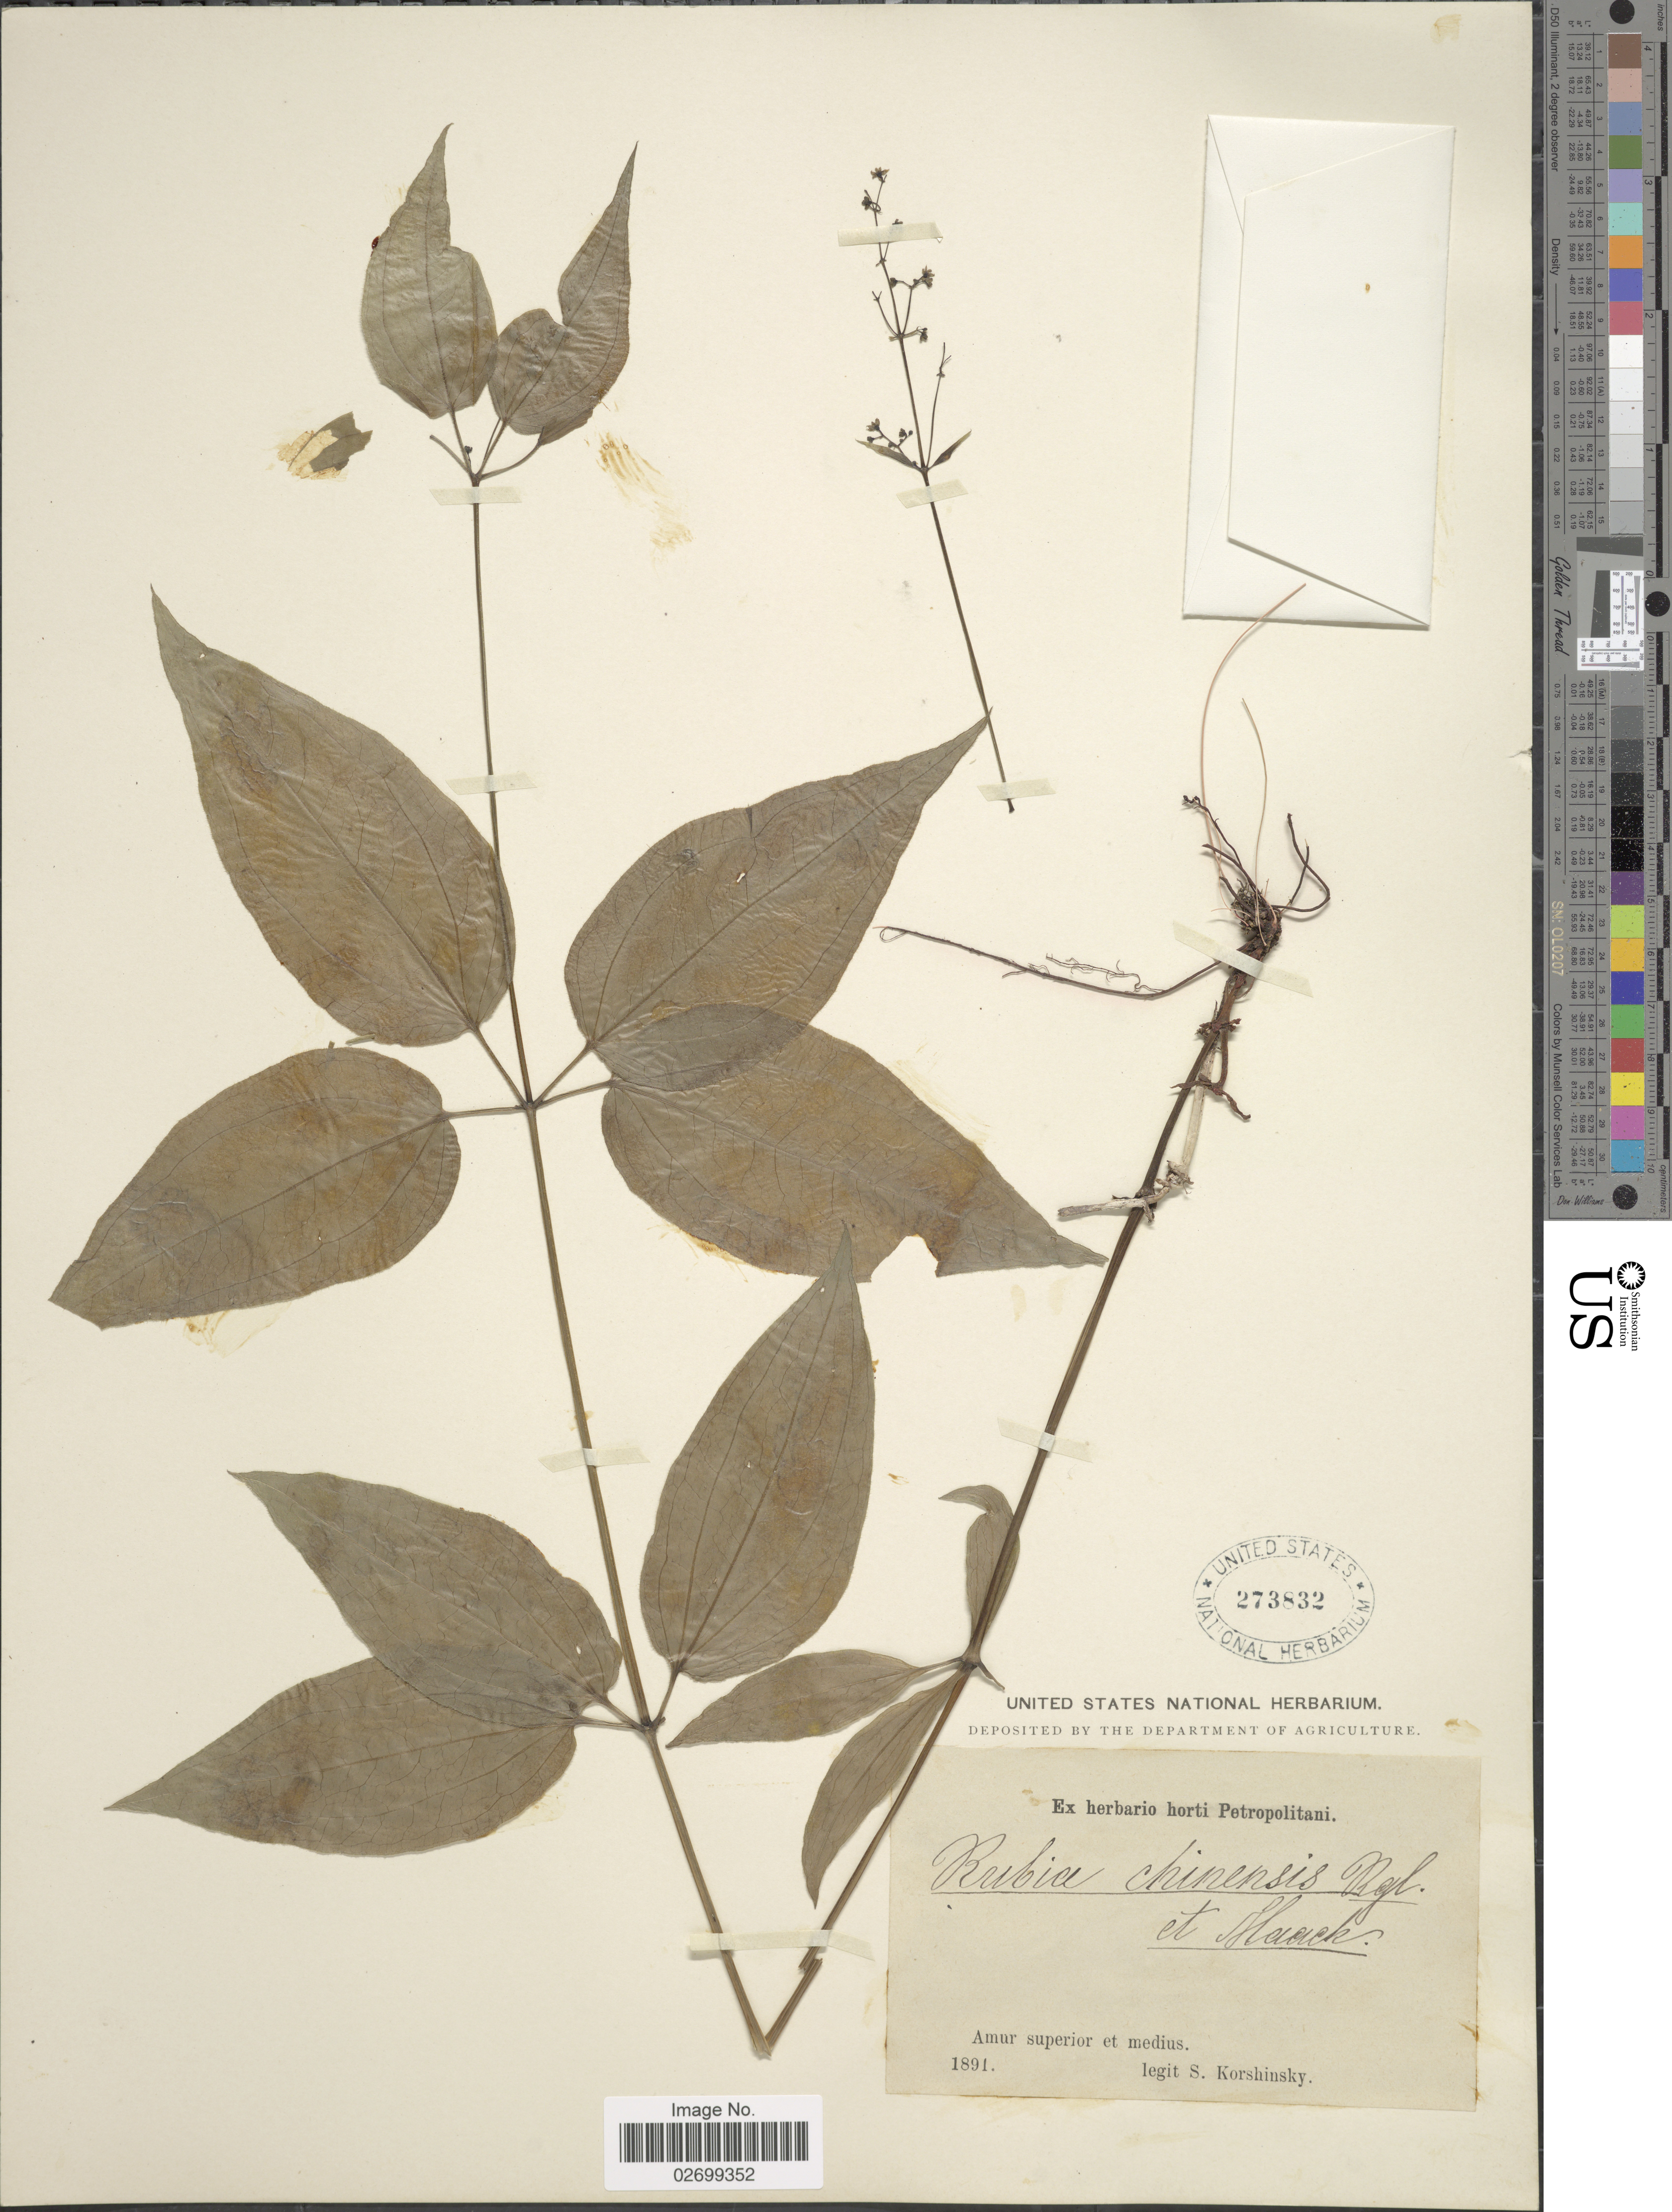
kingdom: Plantae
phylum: Tracheophyta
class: Magnoliopsida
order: Gentianales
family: Rubiaceae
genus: Rubia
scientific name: Rubia chinensis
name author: Regel & Maack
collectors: S. I. Korshinsky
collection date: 1891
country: Russian Federation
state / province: Amur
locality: Amur superior et medius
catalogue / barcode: US 273832